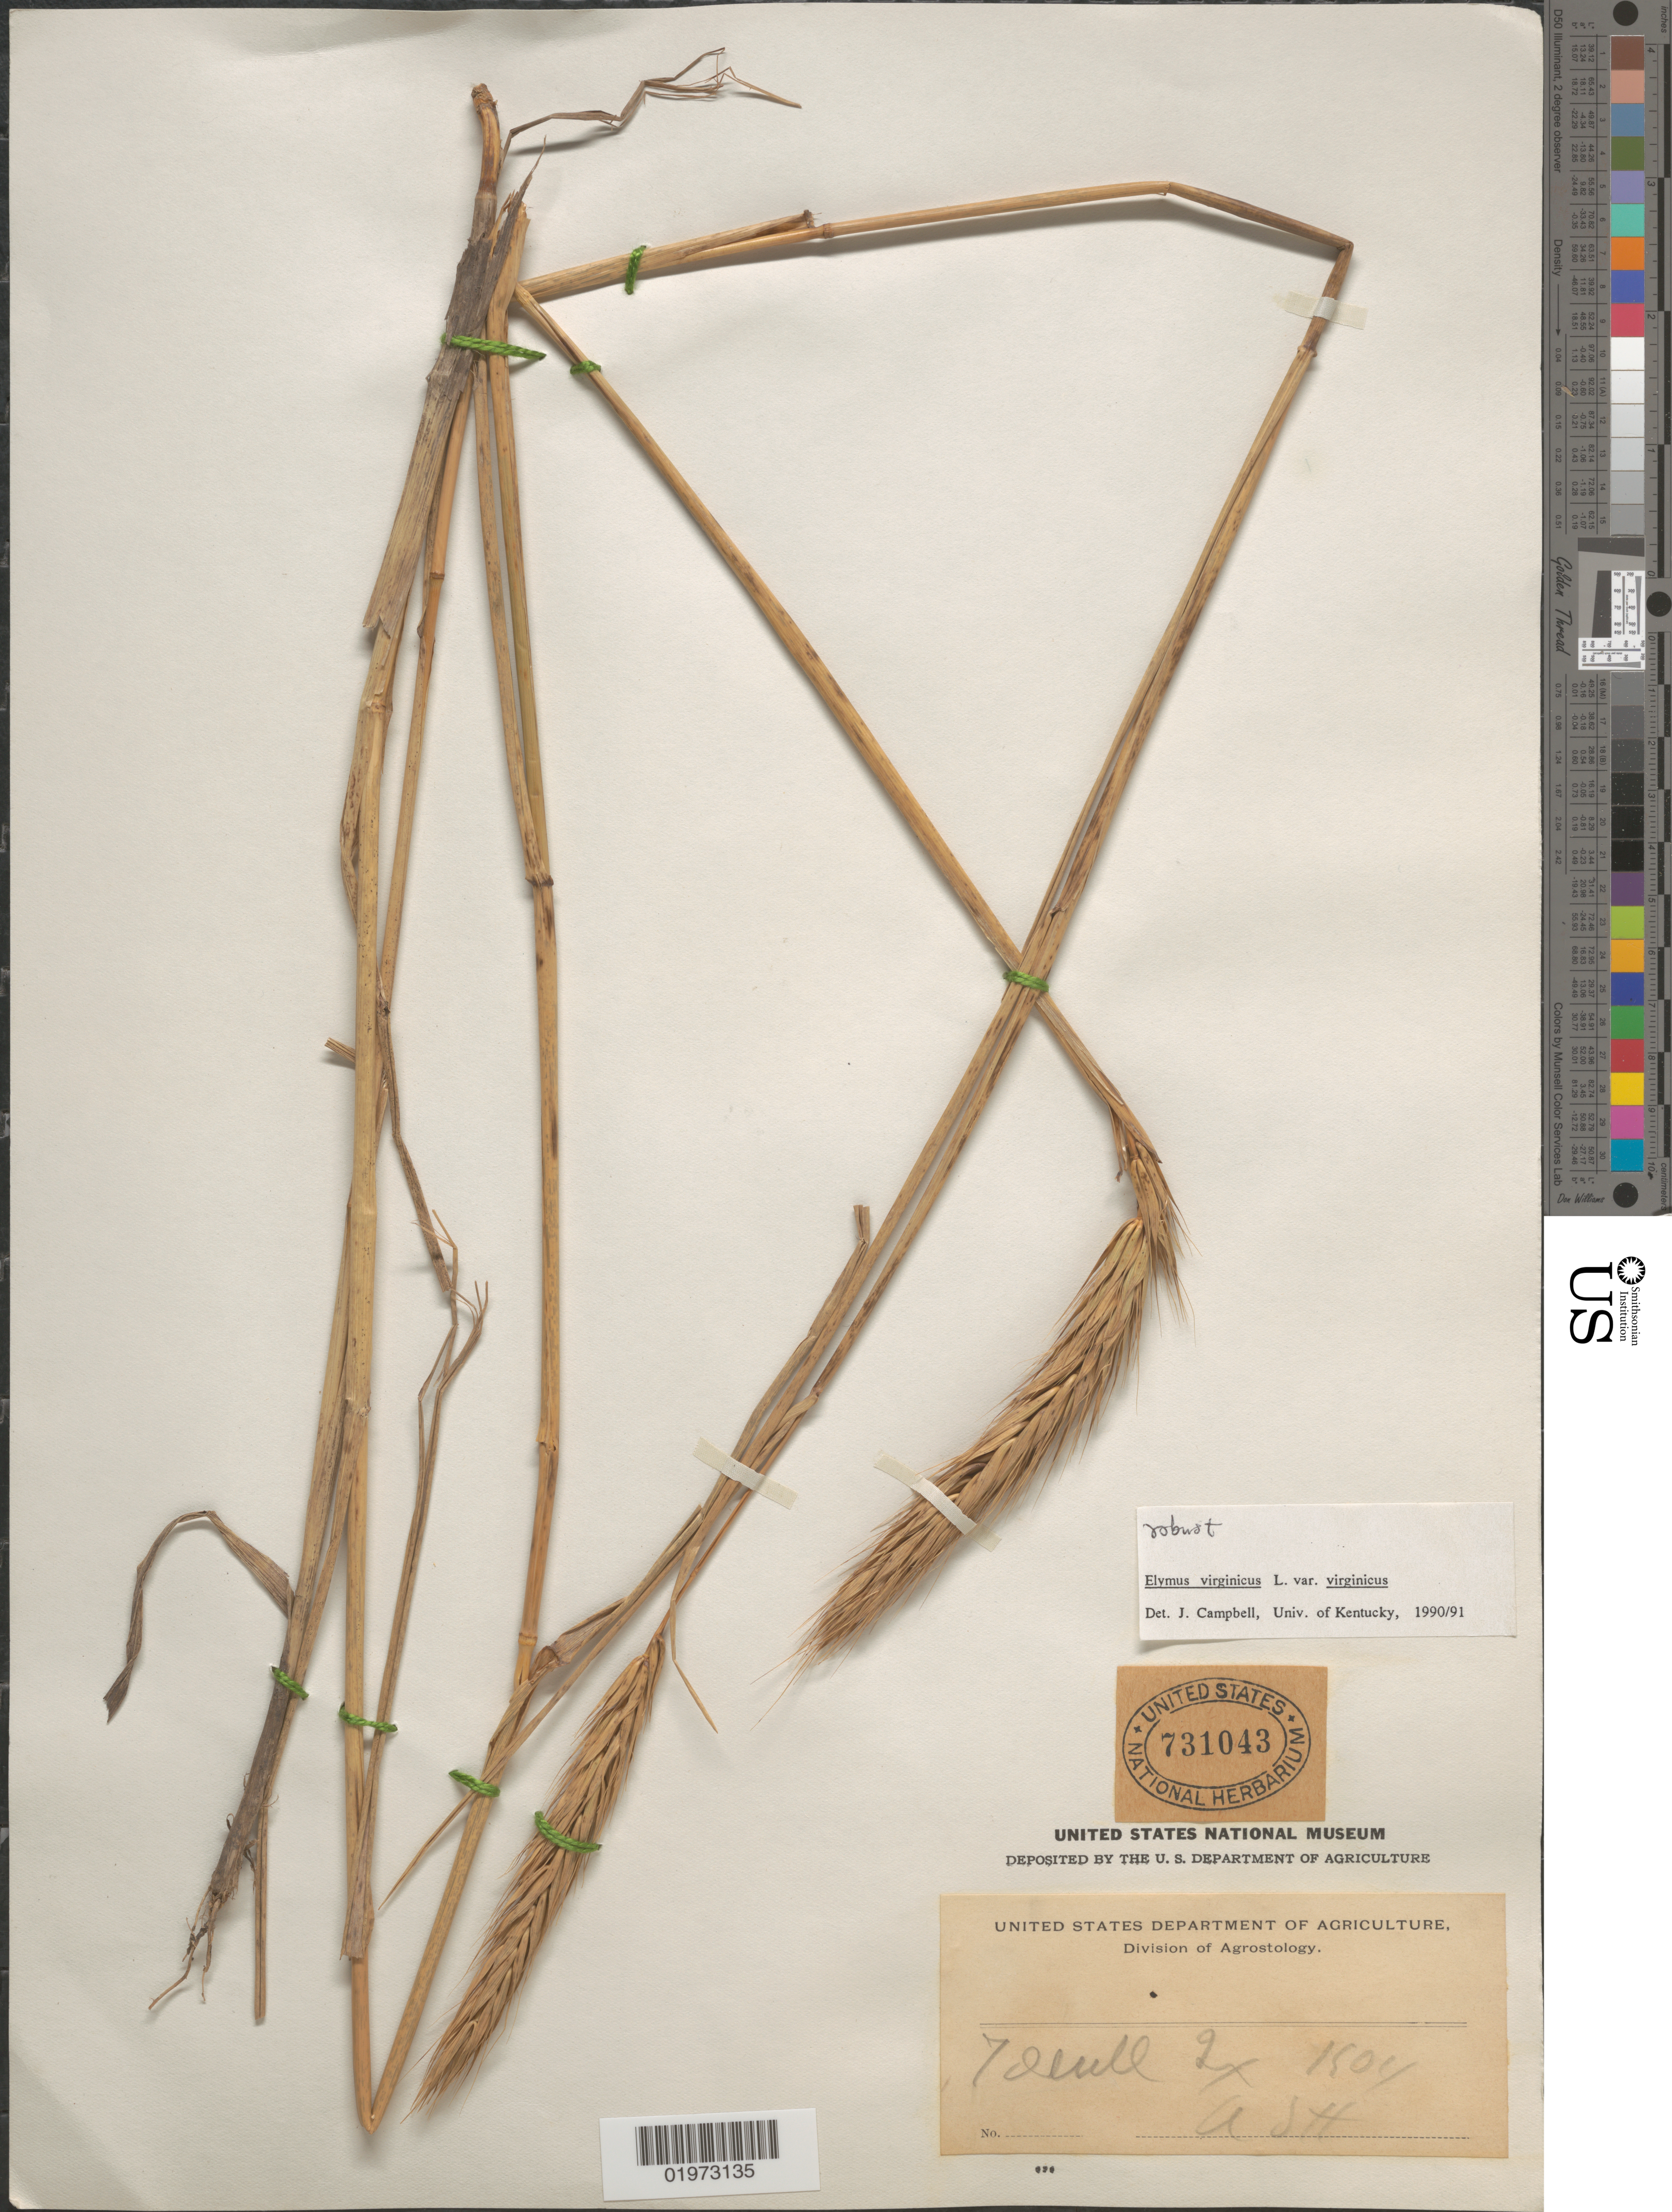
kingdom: Plantae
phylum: Tracheophyta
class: Liliopsida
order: Poales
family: Poaceae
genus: Elymus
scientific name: Elymus virginicus var. virginicus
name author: L.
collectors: A. H.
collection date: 1904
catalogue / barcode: US 731043